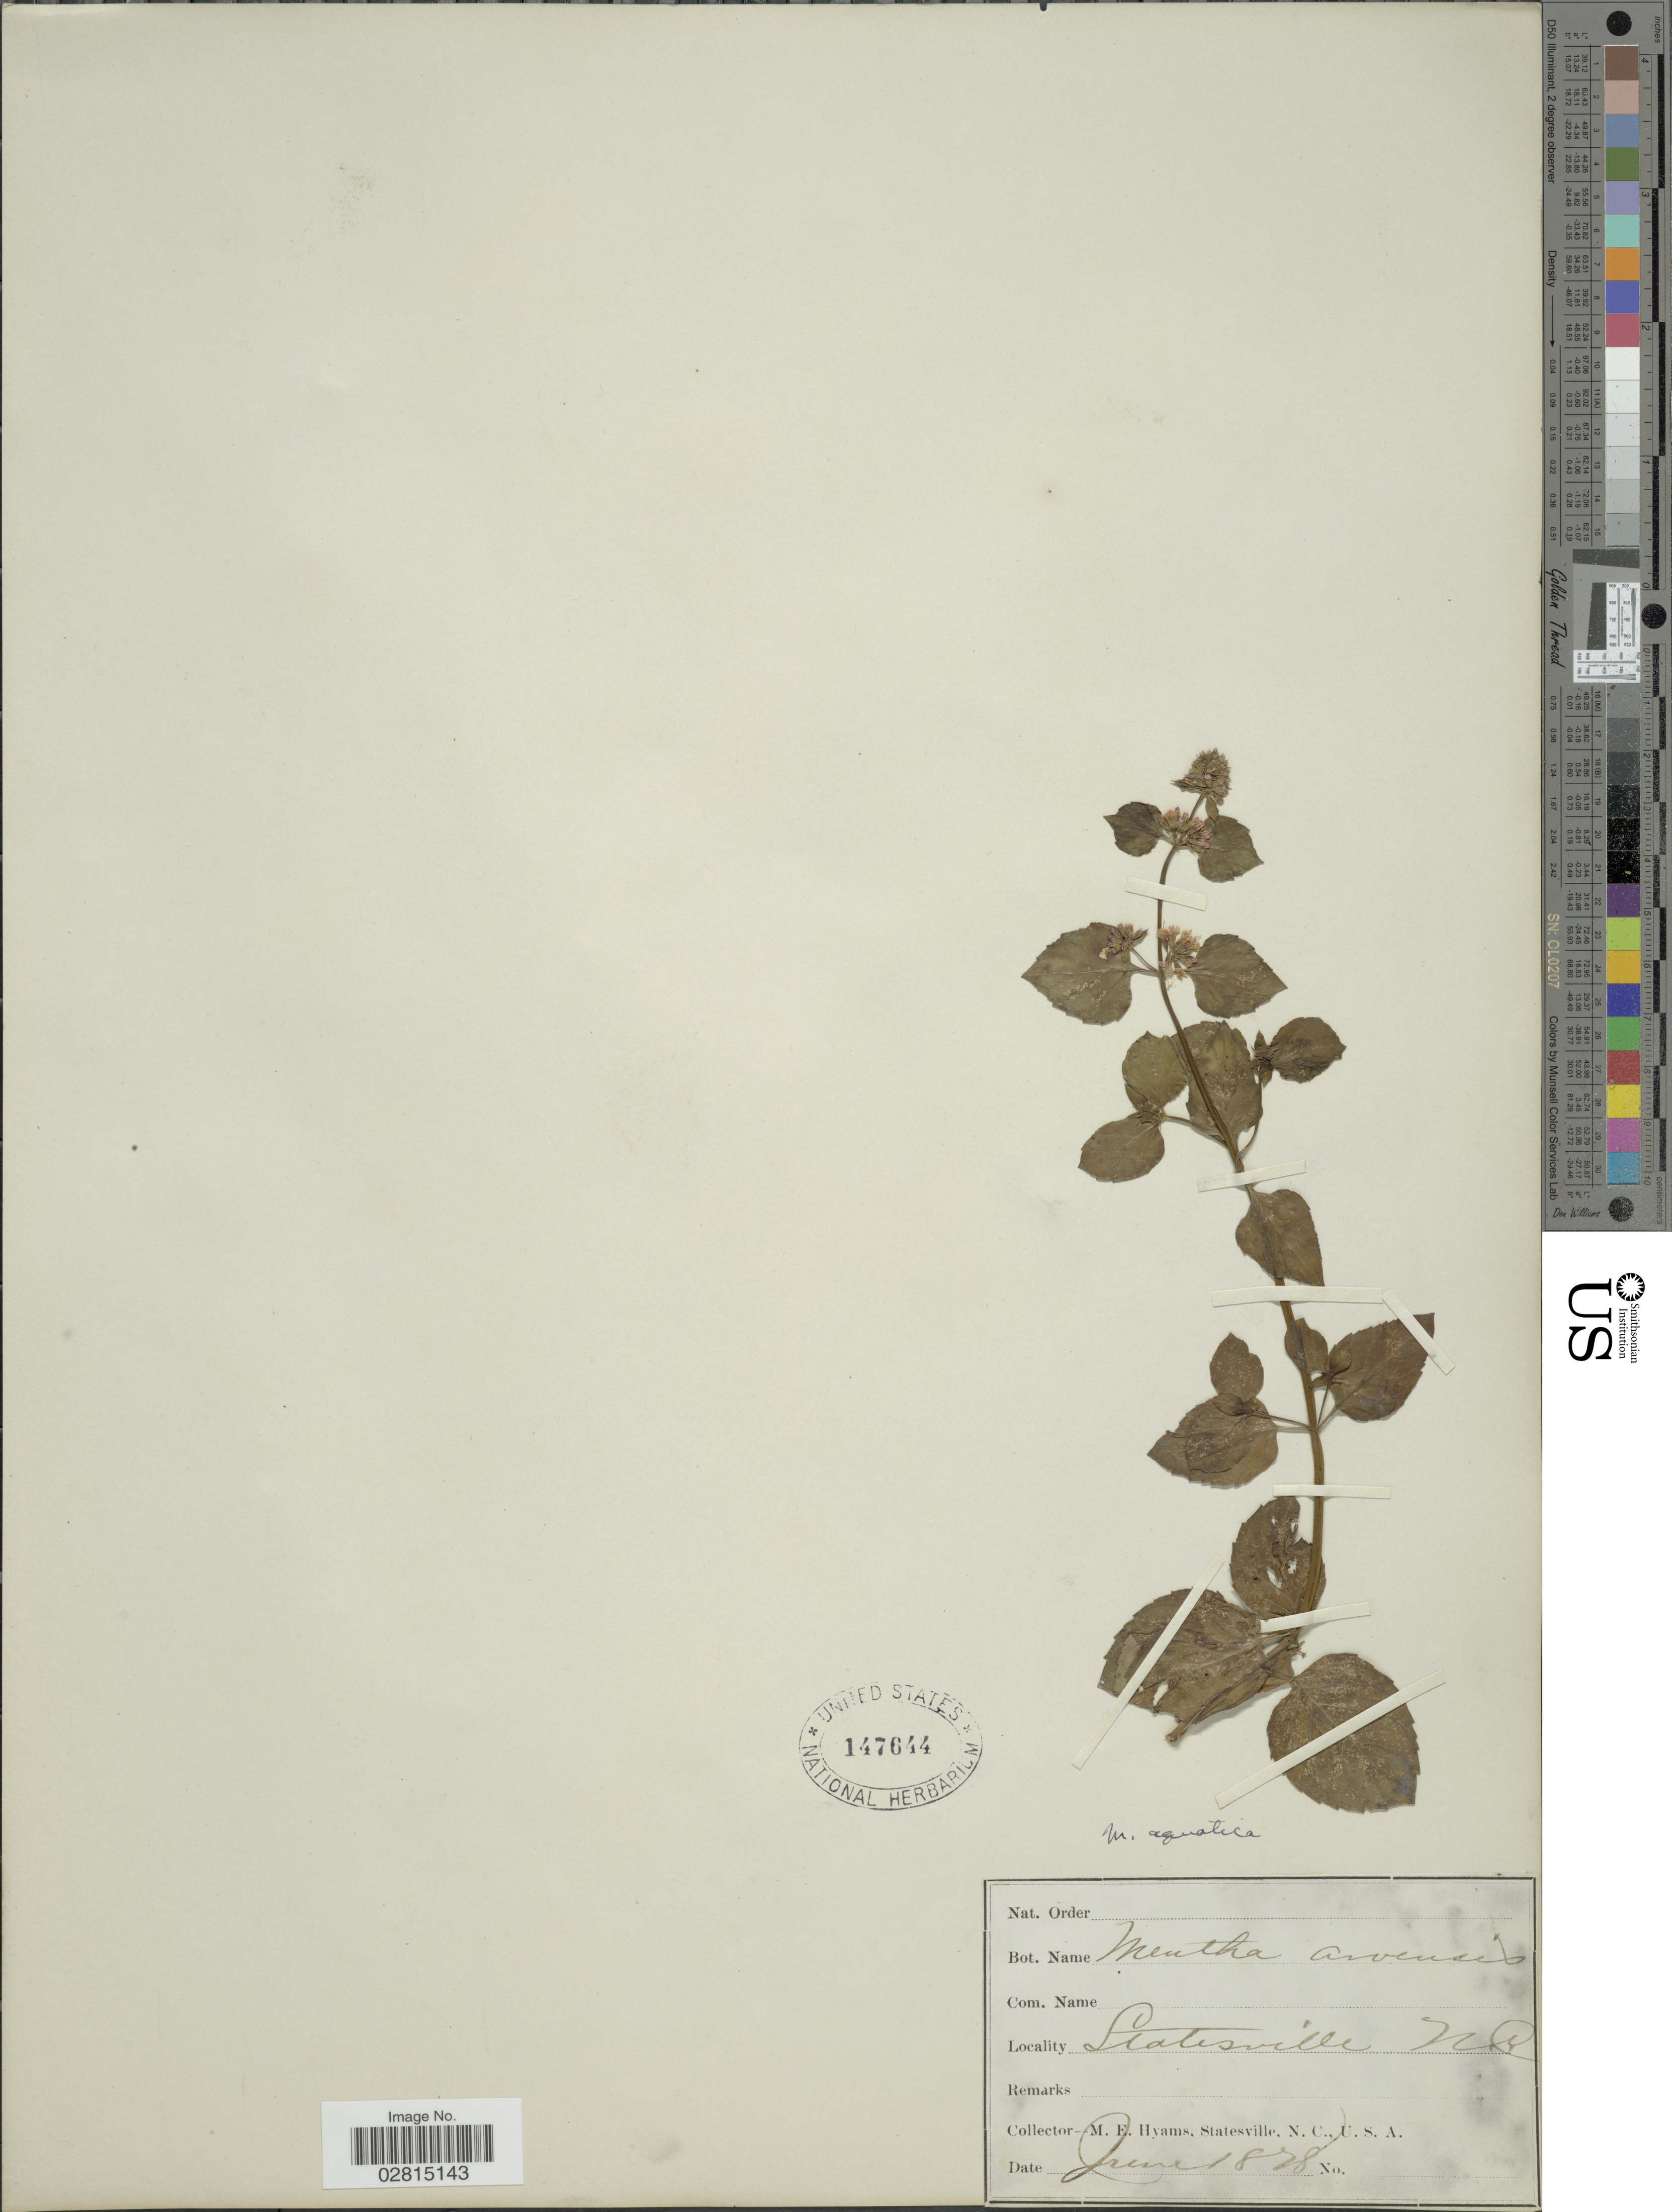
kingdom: Plantae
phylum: Tracheophyta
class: Magnoliopsida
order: Lamiales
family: Lamiaceae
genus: Mentha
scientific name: Mentha aquatica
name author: L.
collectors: M. E. Hyams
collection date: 1828-06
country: United States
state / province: North Carolina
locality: Statesville, N.C.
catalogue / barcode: US 147644